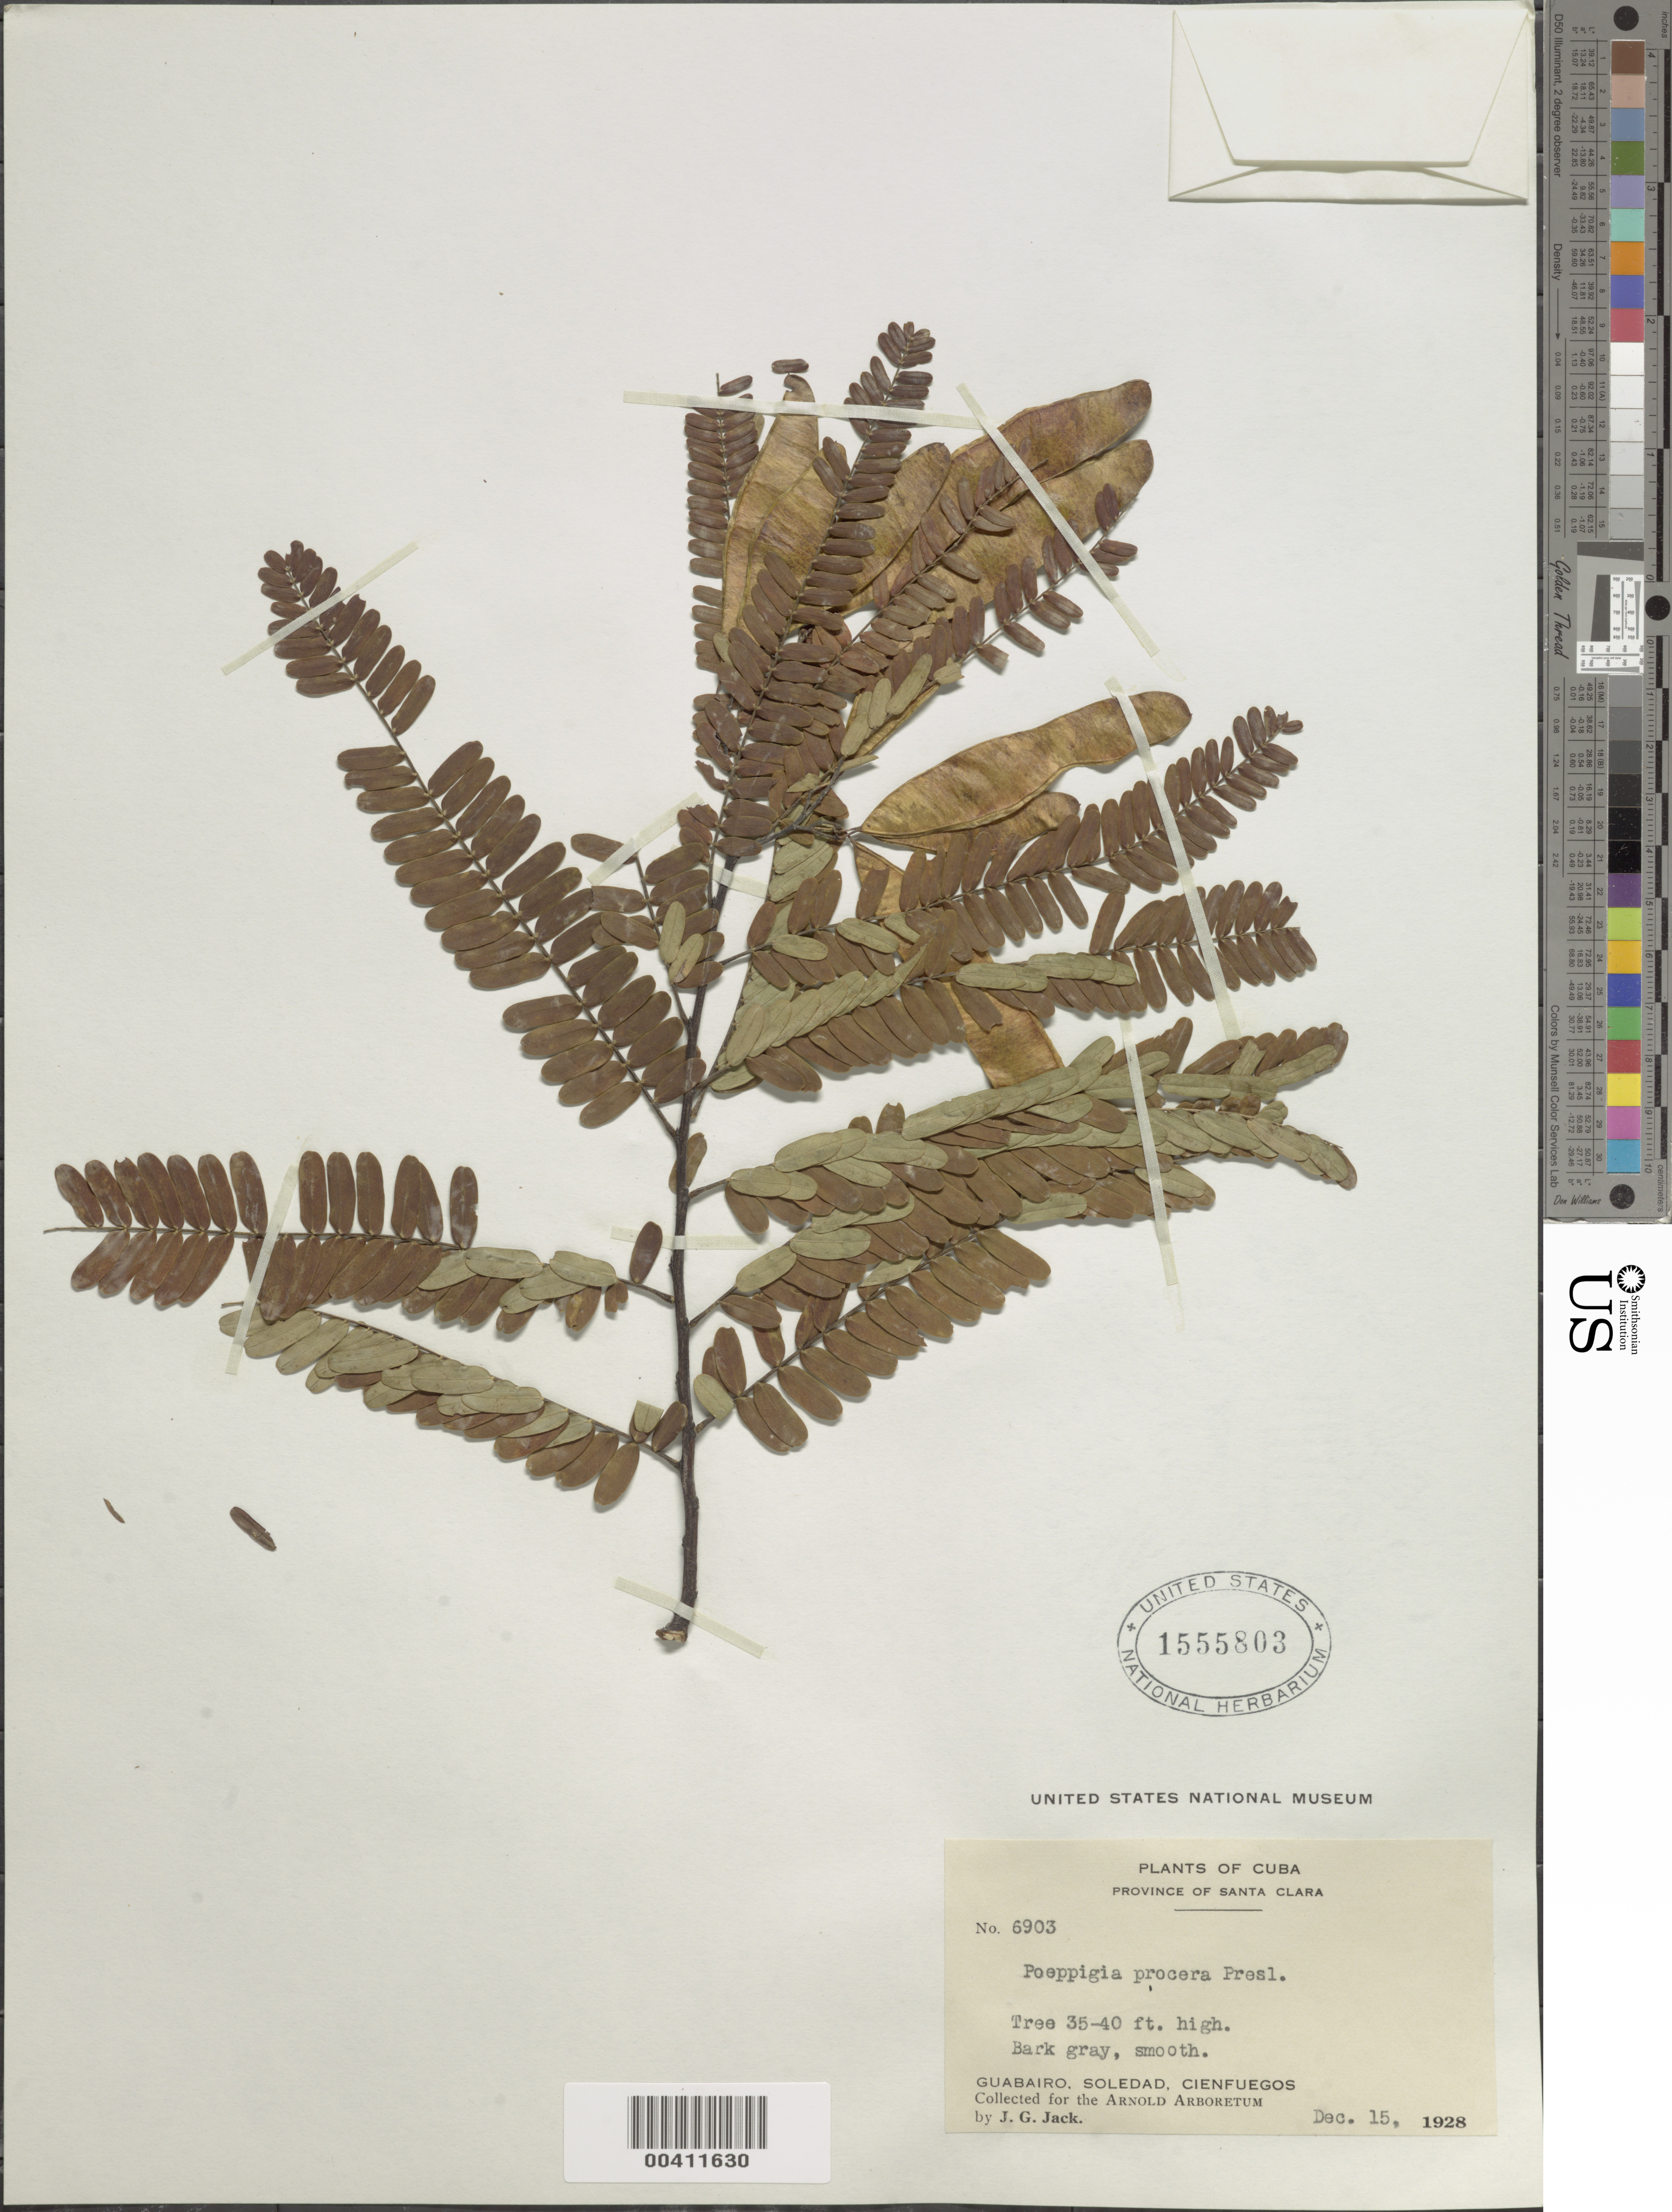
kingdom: Plantae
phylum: Tracheophyta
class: Magnoliopsida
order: Fabales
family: Fabaceae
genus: Poeppigia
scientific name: Poeppigia procera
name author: C. Presl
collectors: J. G. Jack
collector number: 6903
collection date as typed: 15 Dec 1928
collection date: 1928-12-15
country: Cuba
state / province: Las Villas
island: Greater Antilles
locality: Guabairo, soledad, cienfuegos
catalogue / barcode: US 1555803